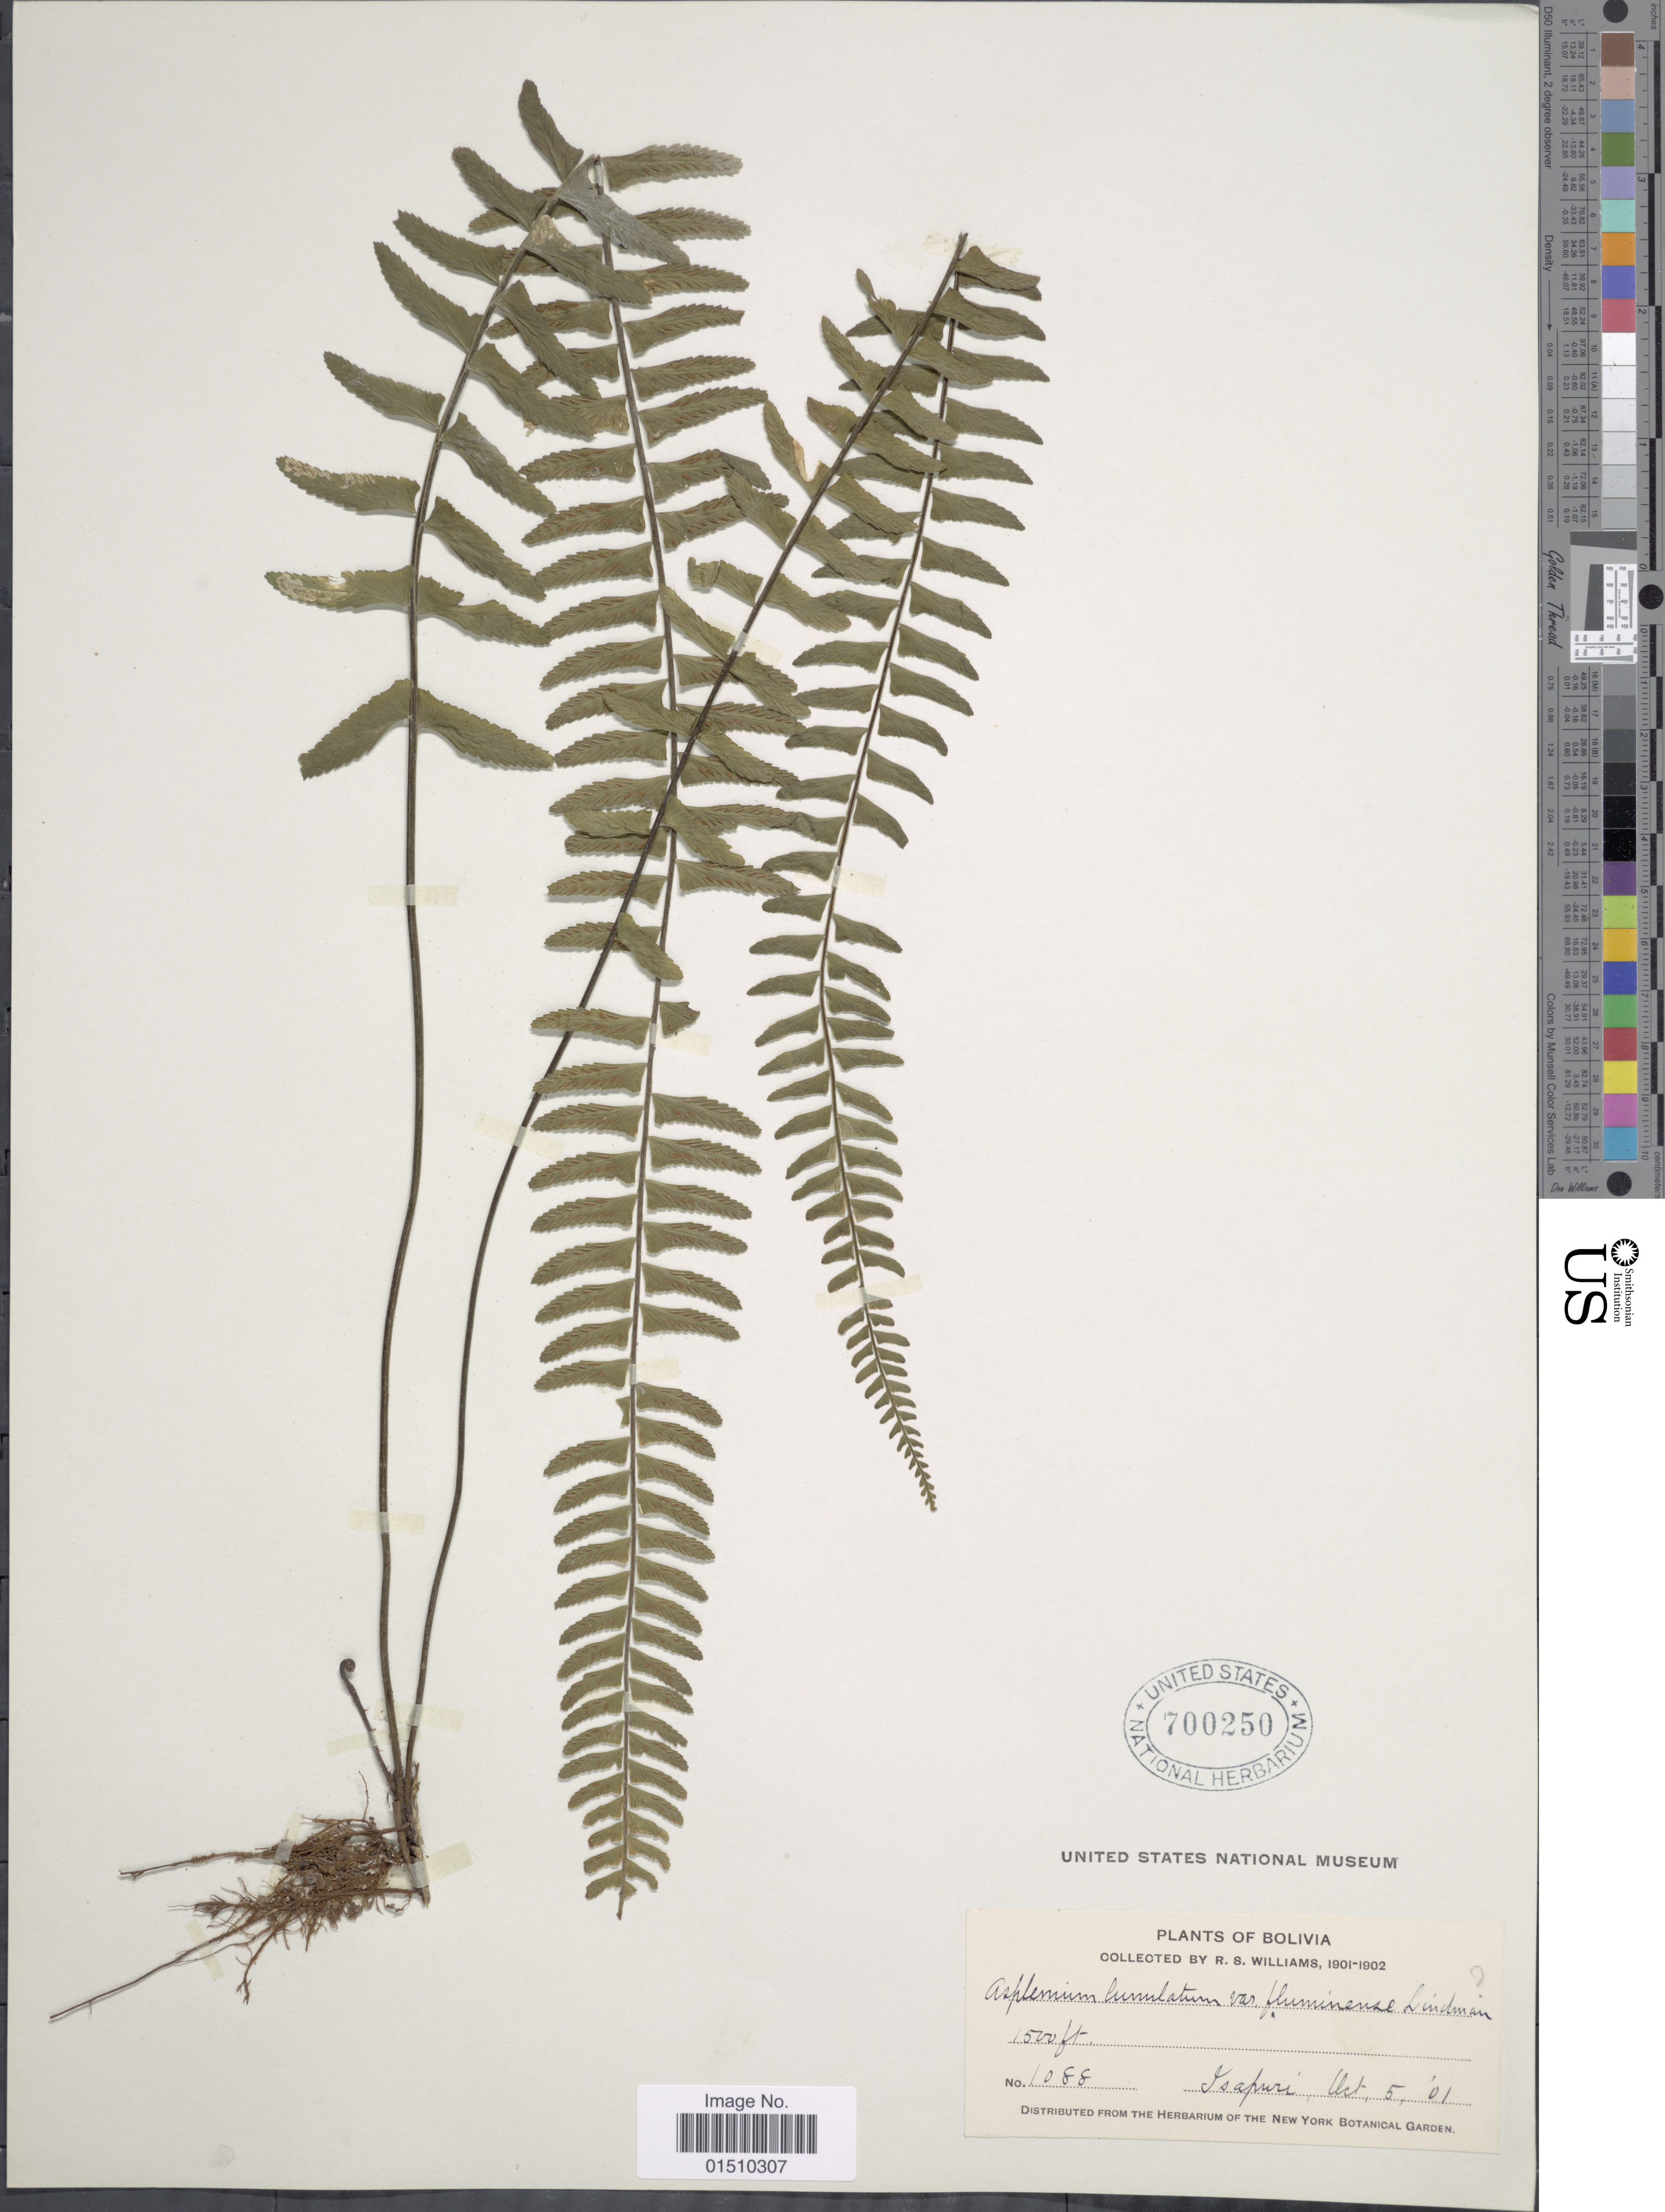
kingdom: Plantae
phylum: Tracheophyta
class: Polypodiopsida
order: Polypodiales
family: Aspleniaceae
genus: Asplenium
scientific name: Asplenium bangii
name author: Hieron.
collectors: R. S. Williams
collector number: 1088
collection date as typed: Oct. 5, 1901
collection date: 1901-10-05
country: Bolivia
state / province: La Páz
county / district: Larecaja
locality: Isupuri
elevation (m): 457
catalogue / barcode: US 700250